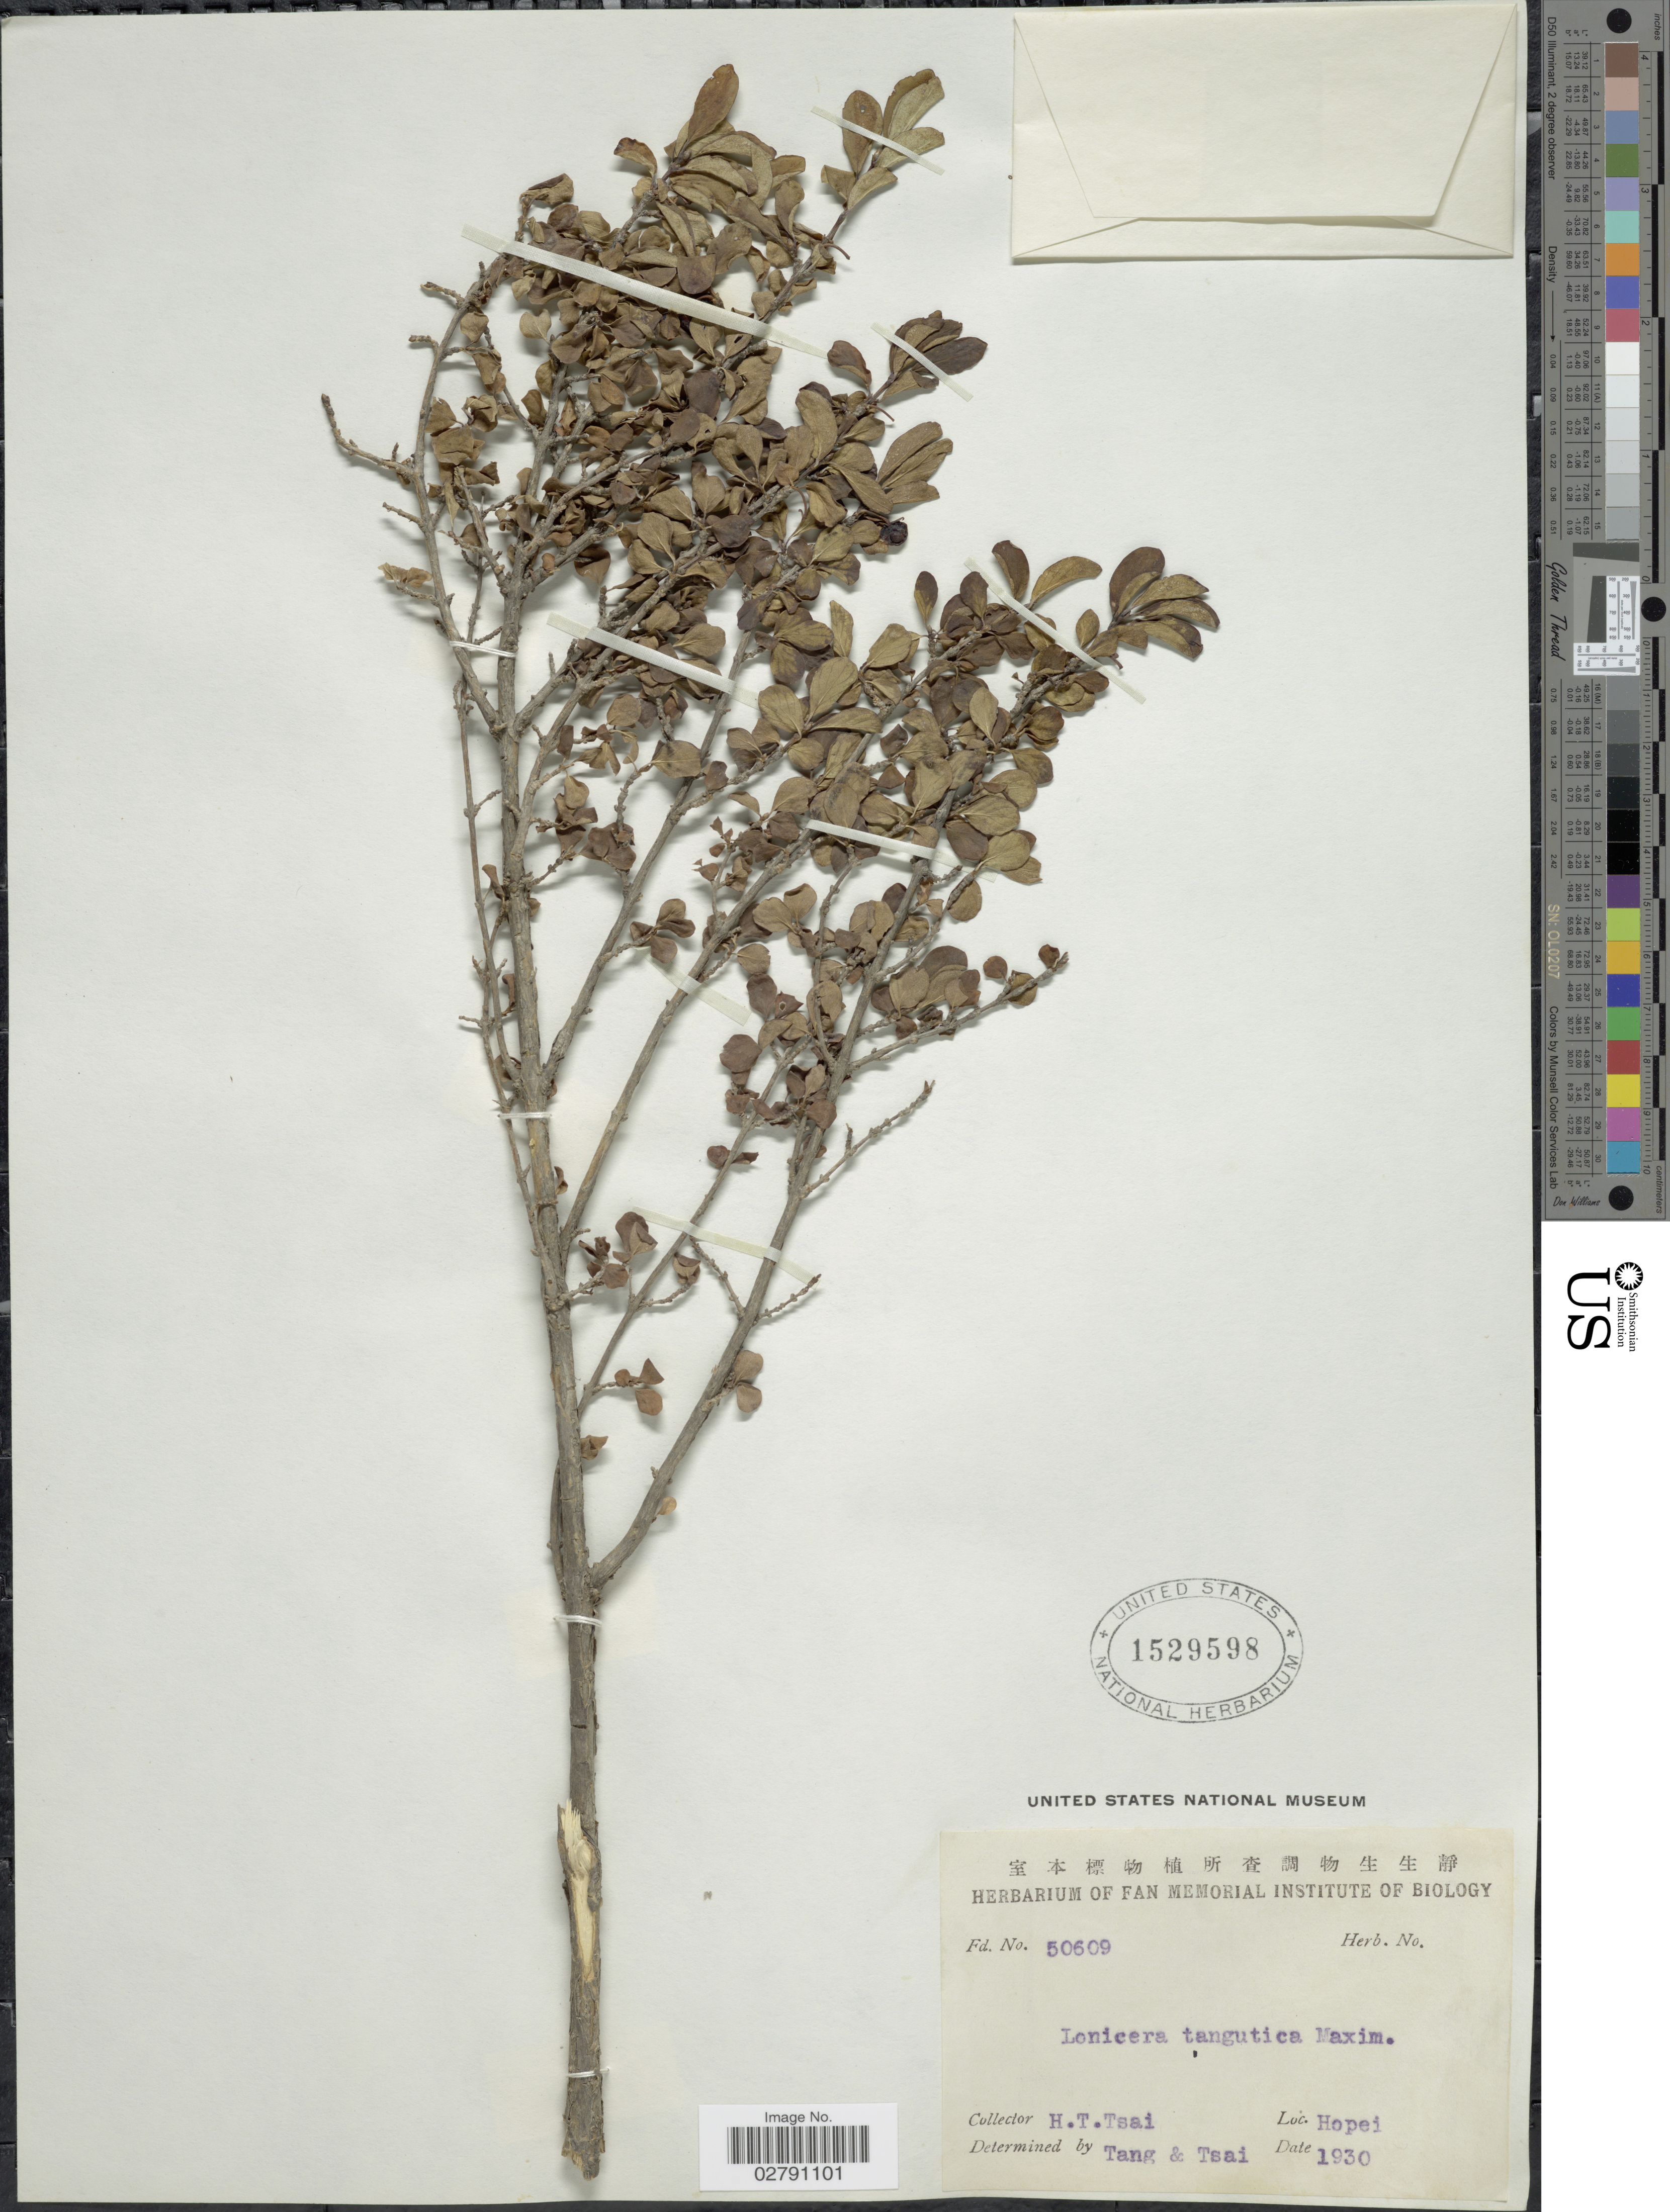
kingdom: Plantae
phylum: Tracheophyta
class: Magnoliopsida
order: Dipsacales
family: Caprifoliaceae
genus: Lonicera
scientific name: Lonicera tangutica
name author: Maxim.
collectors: H. Tsai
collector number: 50609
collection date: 1930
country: China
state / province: Hebei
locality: Hopei.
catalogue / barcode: US 1529598